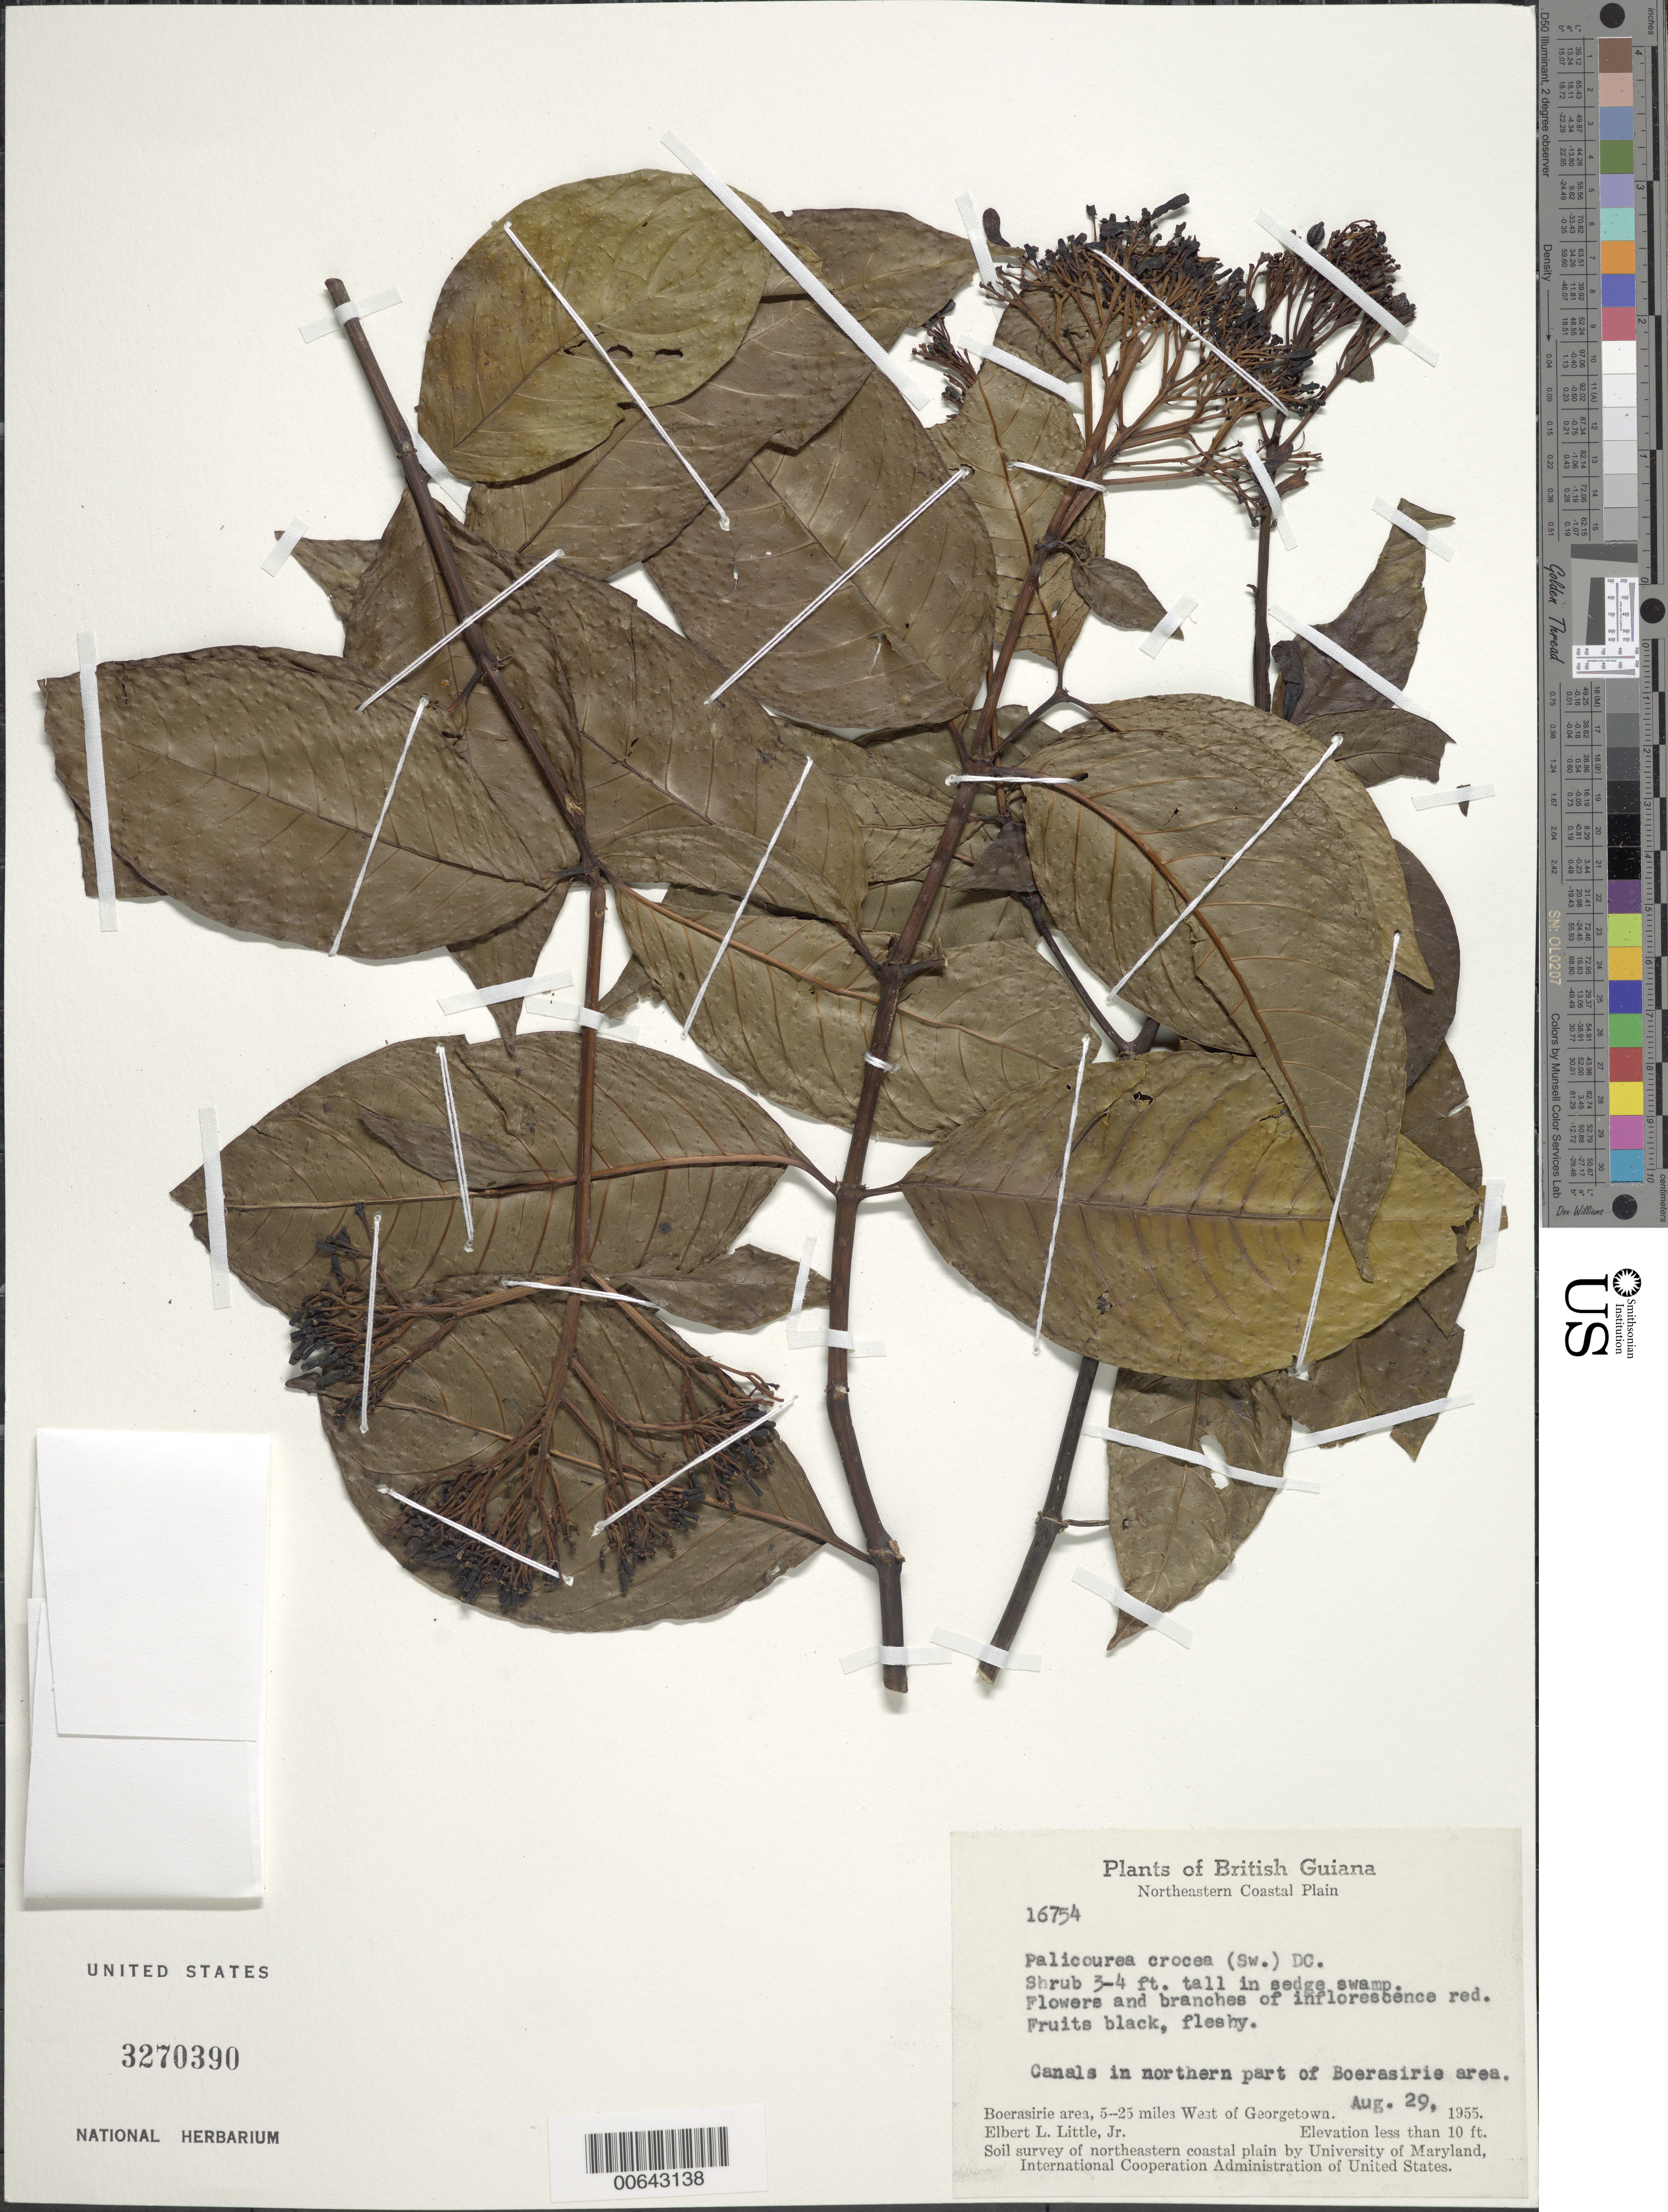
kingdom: Plantae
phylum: Tracheophyta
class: Magnoliopsida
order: Gentianales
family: Rubiaceae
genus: Palicourea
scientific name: Palicourea crocea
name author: (Sw.) Schult.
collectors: E. L. Little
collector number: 16754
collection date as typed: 29-Aug-55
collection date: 1955-08-29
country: Guyana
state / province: Essequibo Isl-W. Demerara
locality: Boerasirie area, N part, 5-25 mi. W of Georgetown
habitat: Sedge swamp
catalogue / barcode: US 3270390